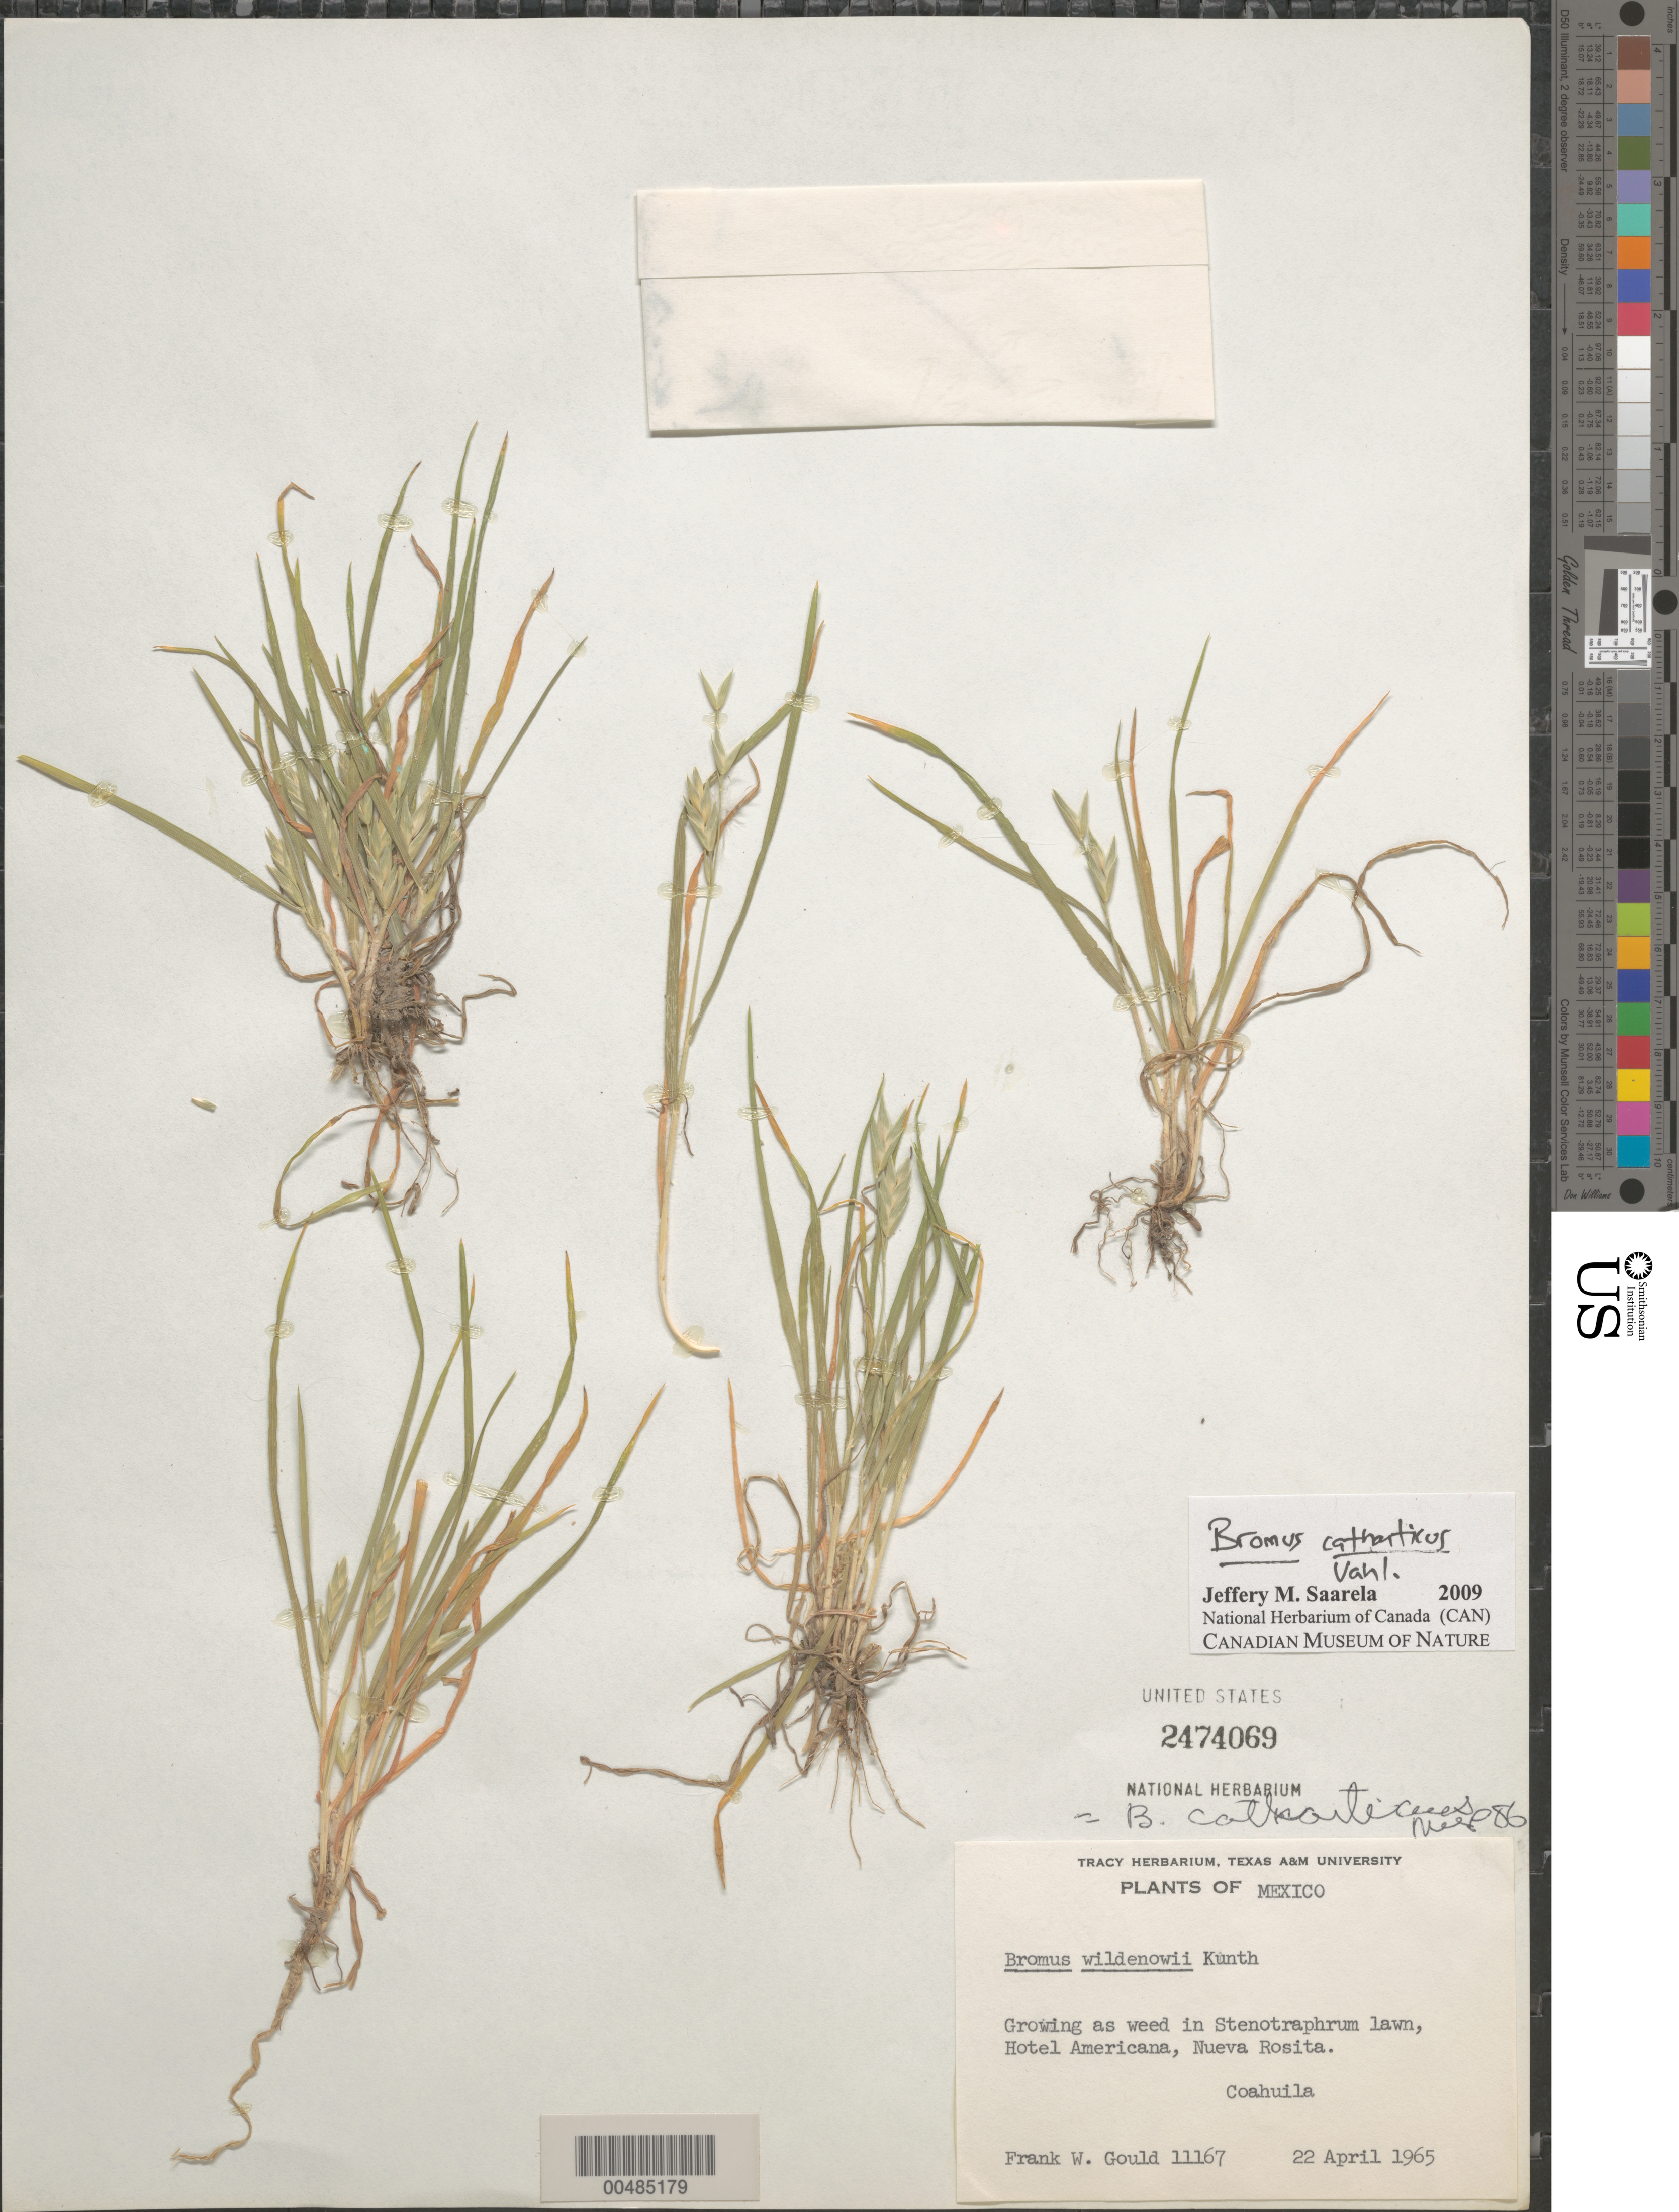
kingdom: Plantae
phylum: Tracheophyta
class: Liliopsida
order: Poales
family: Poaceae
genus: Bromus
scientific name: Bromus willdenowii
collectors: F. W. Gould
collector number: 11167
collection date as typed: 22 Apr 1965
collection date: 1965-04-22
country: Mexico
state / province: Coahuila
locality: Hotel Americana, Nueva Rosita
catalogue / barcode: US 2474069